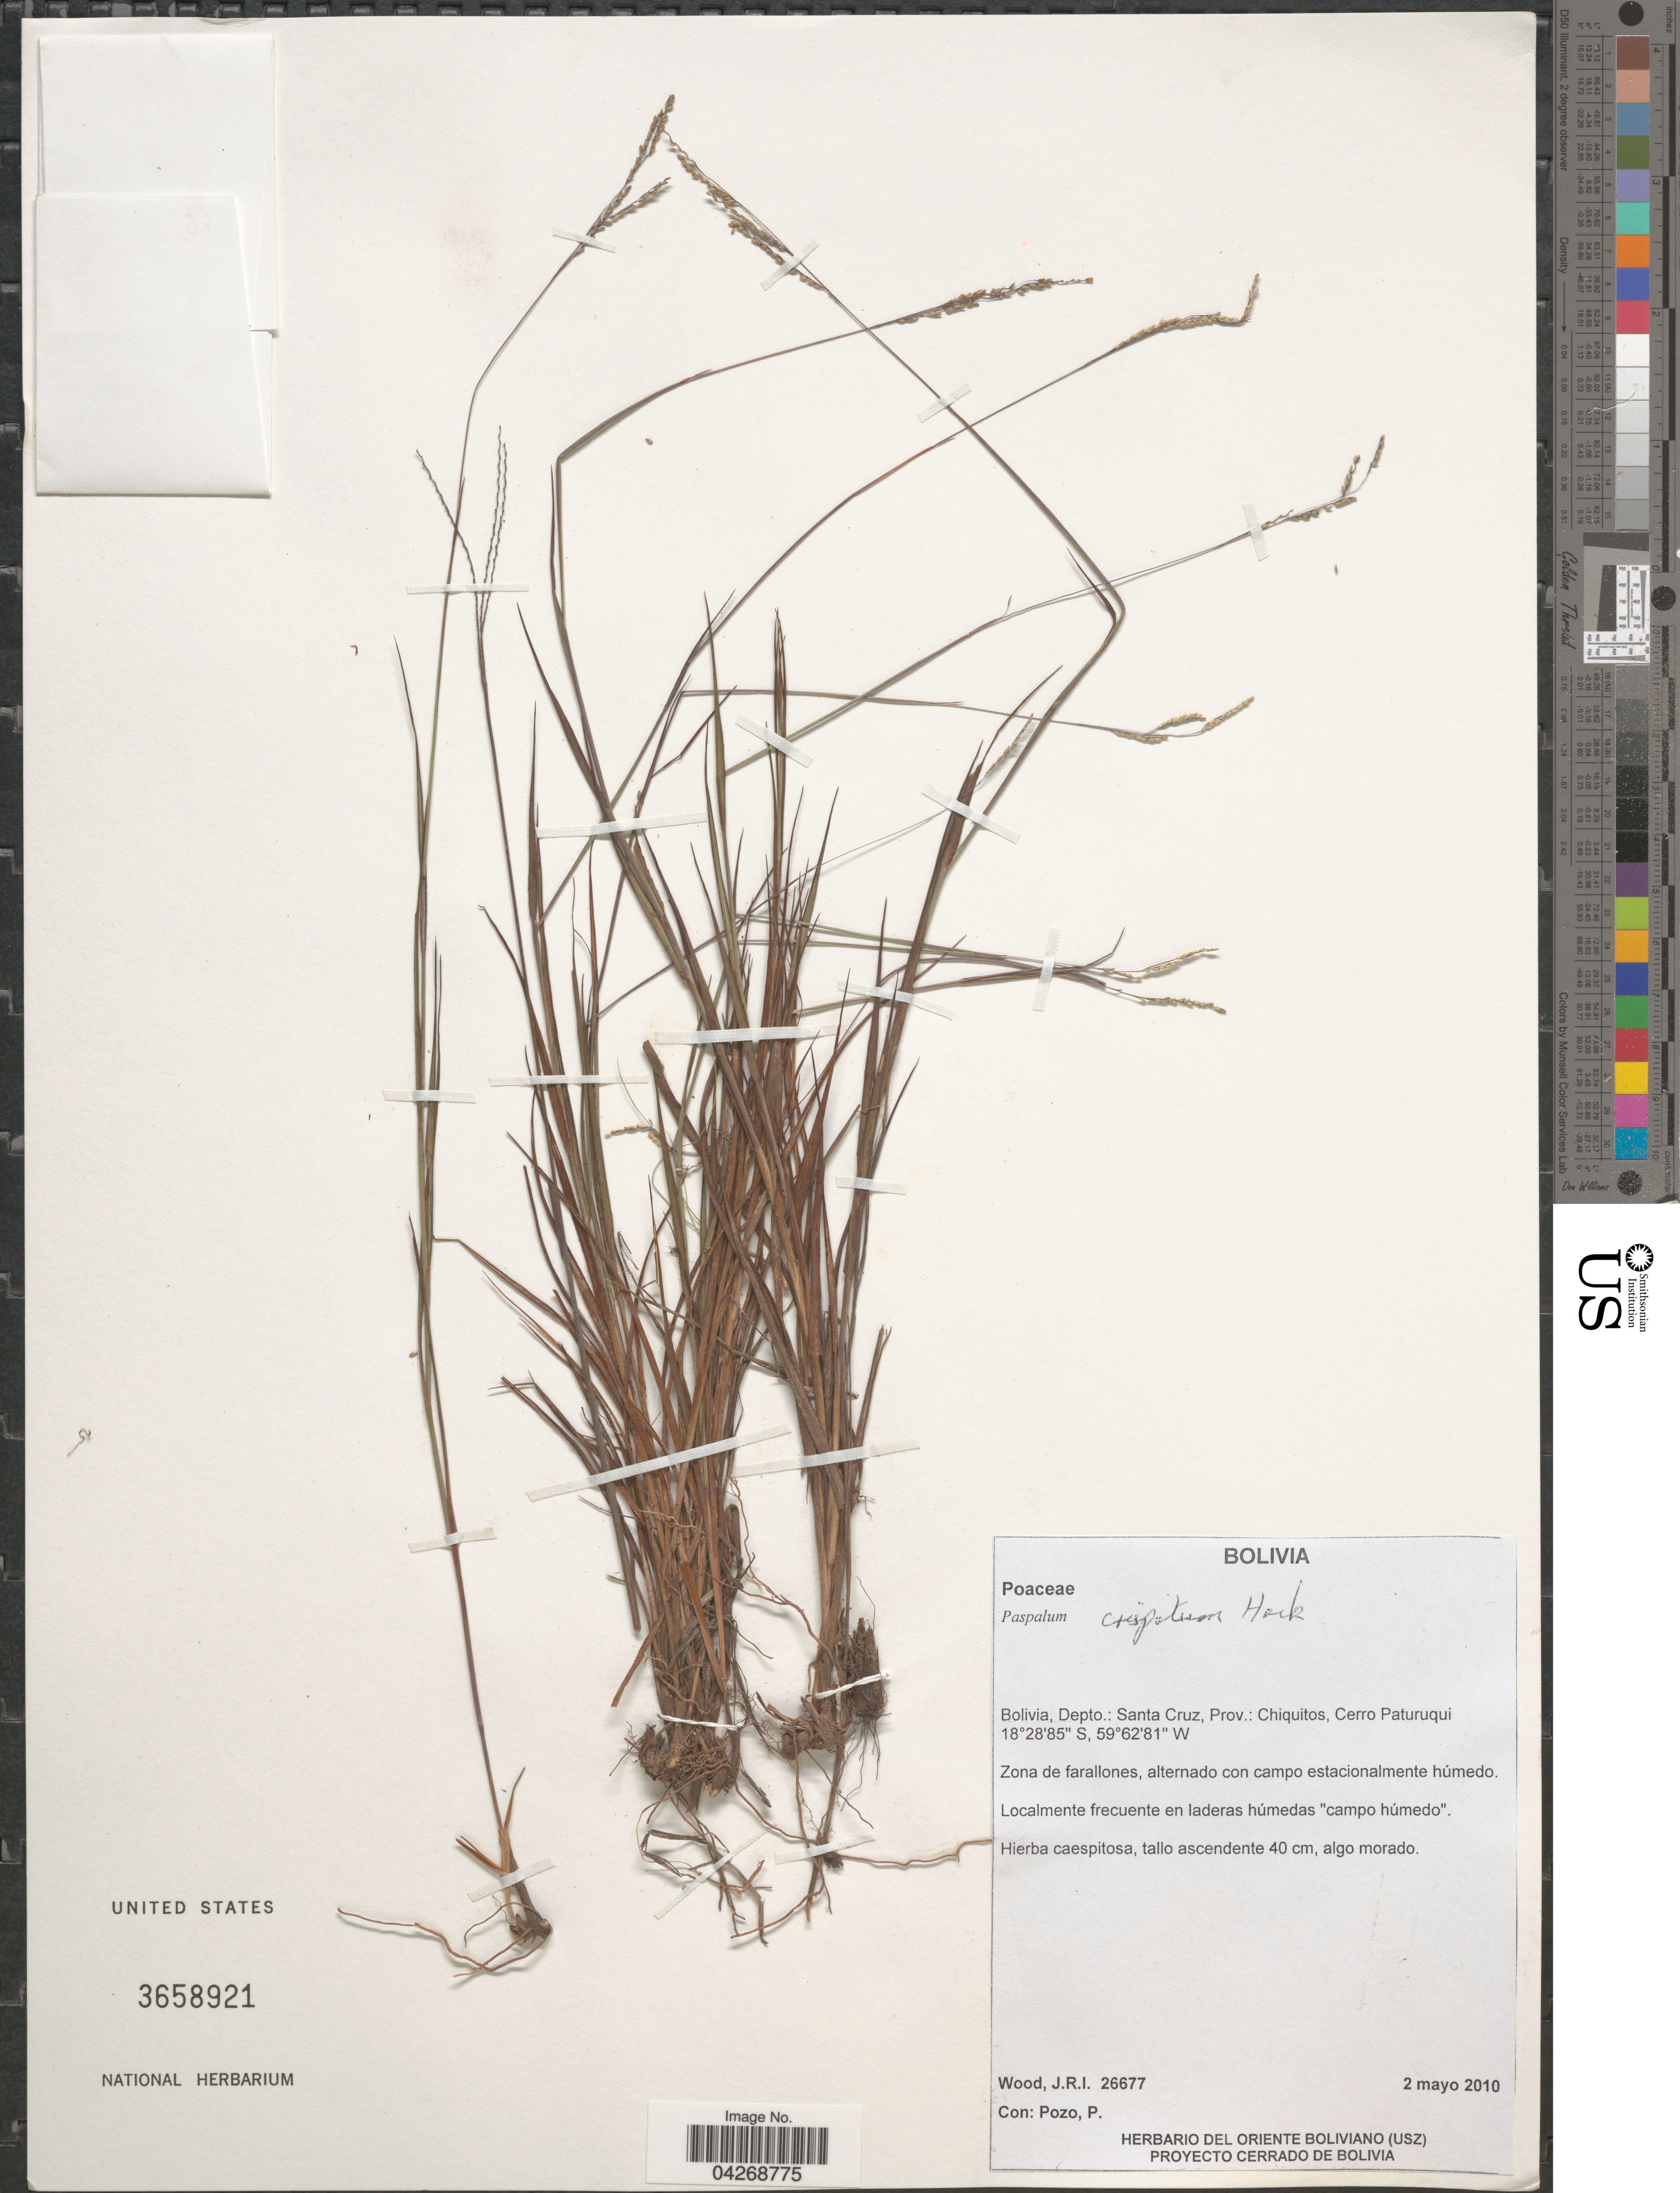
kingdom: Plantae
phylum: Tracheophyta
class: Liliopsida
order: Poales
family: Poaceae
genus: Paspalum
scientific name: Paspalum crispatum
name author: Hack.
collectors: J. R. I. Wood & P. Pozo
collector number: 26677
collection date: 2010-05-02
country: Bolivia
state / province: Santa Cruz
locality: Depto.: Santa Cruz, Prov.: Chiquitos, Cerro Paturuqui.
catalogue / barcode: US 3658921